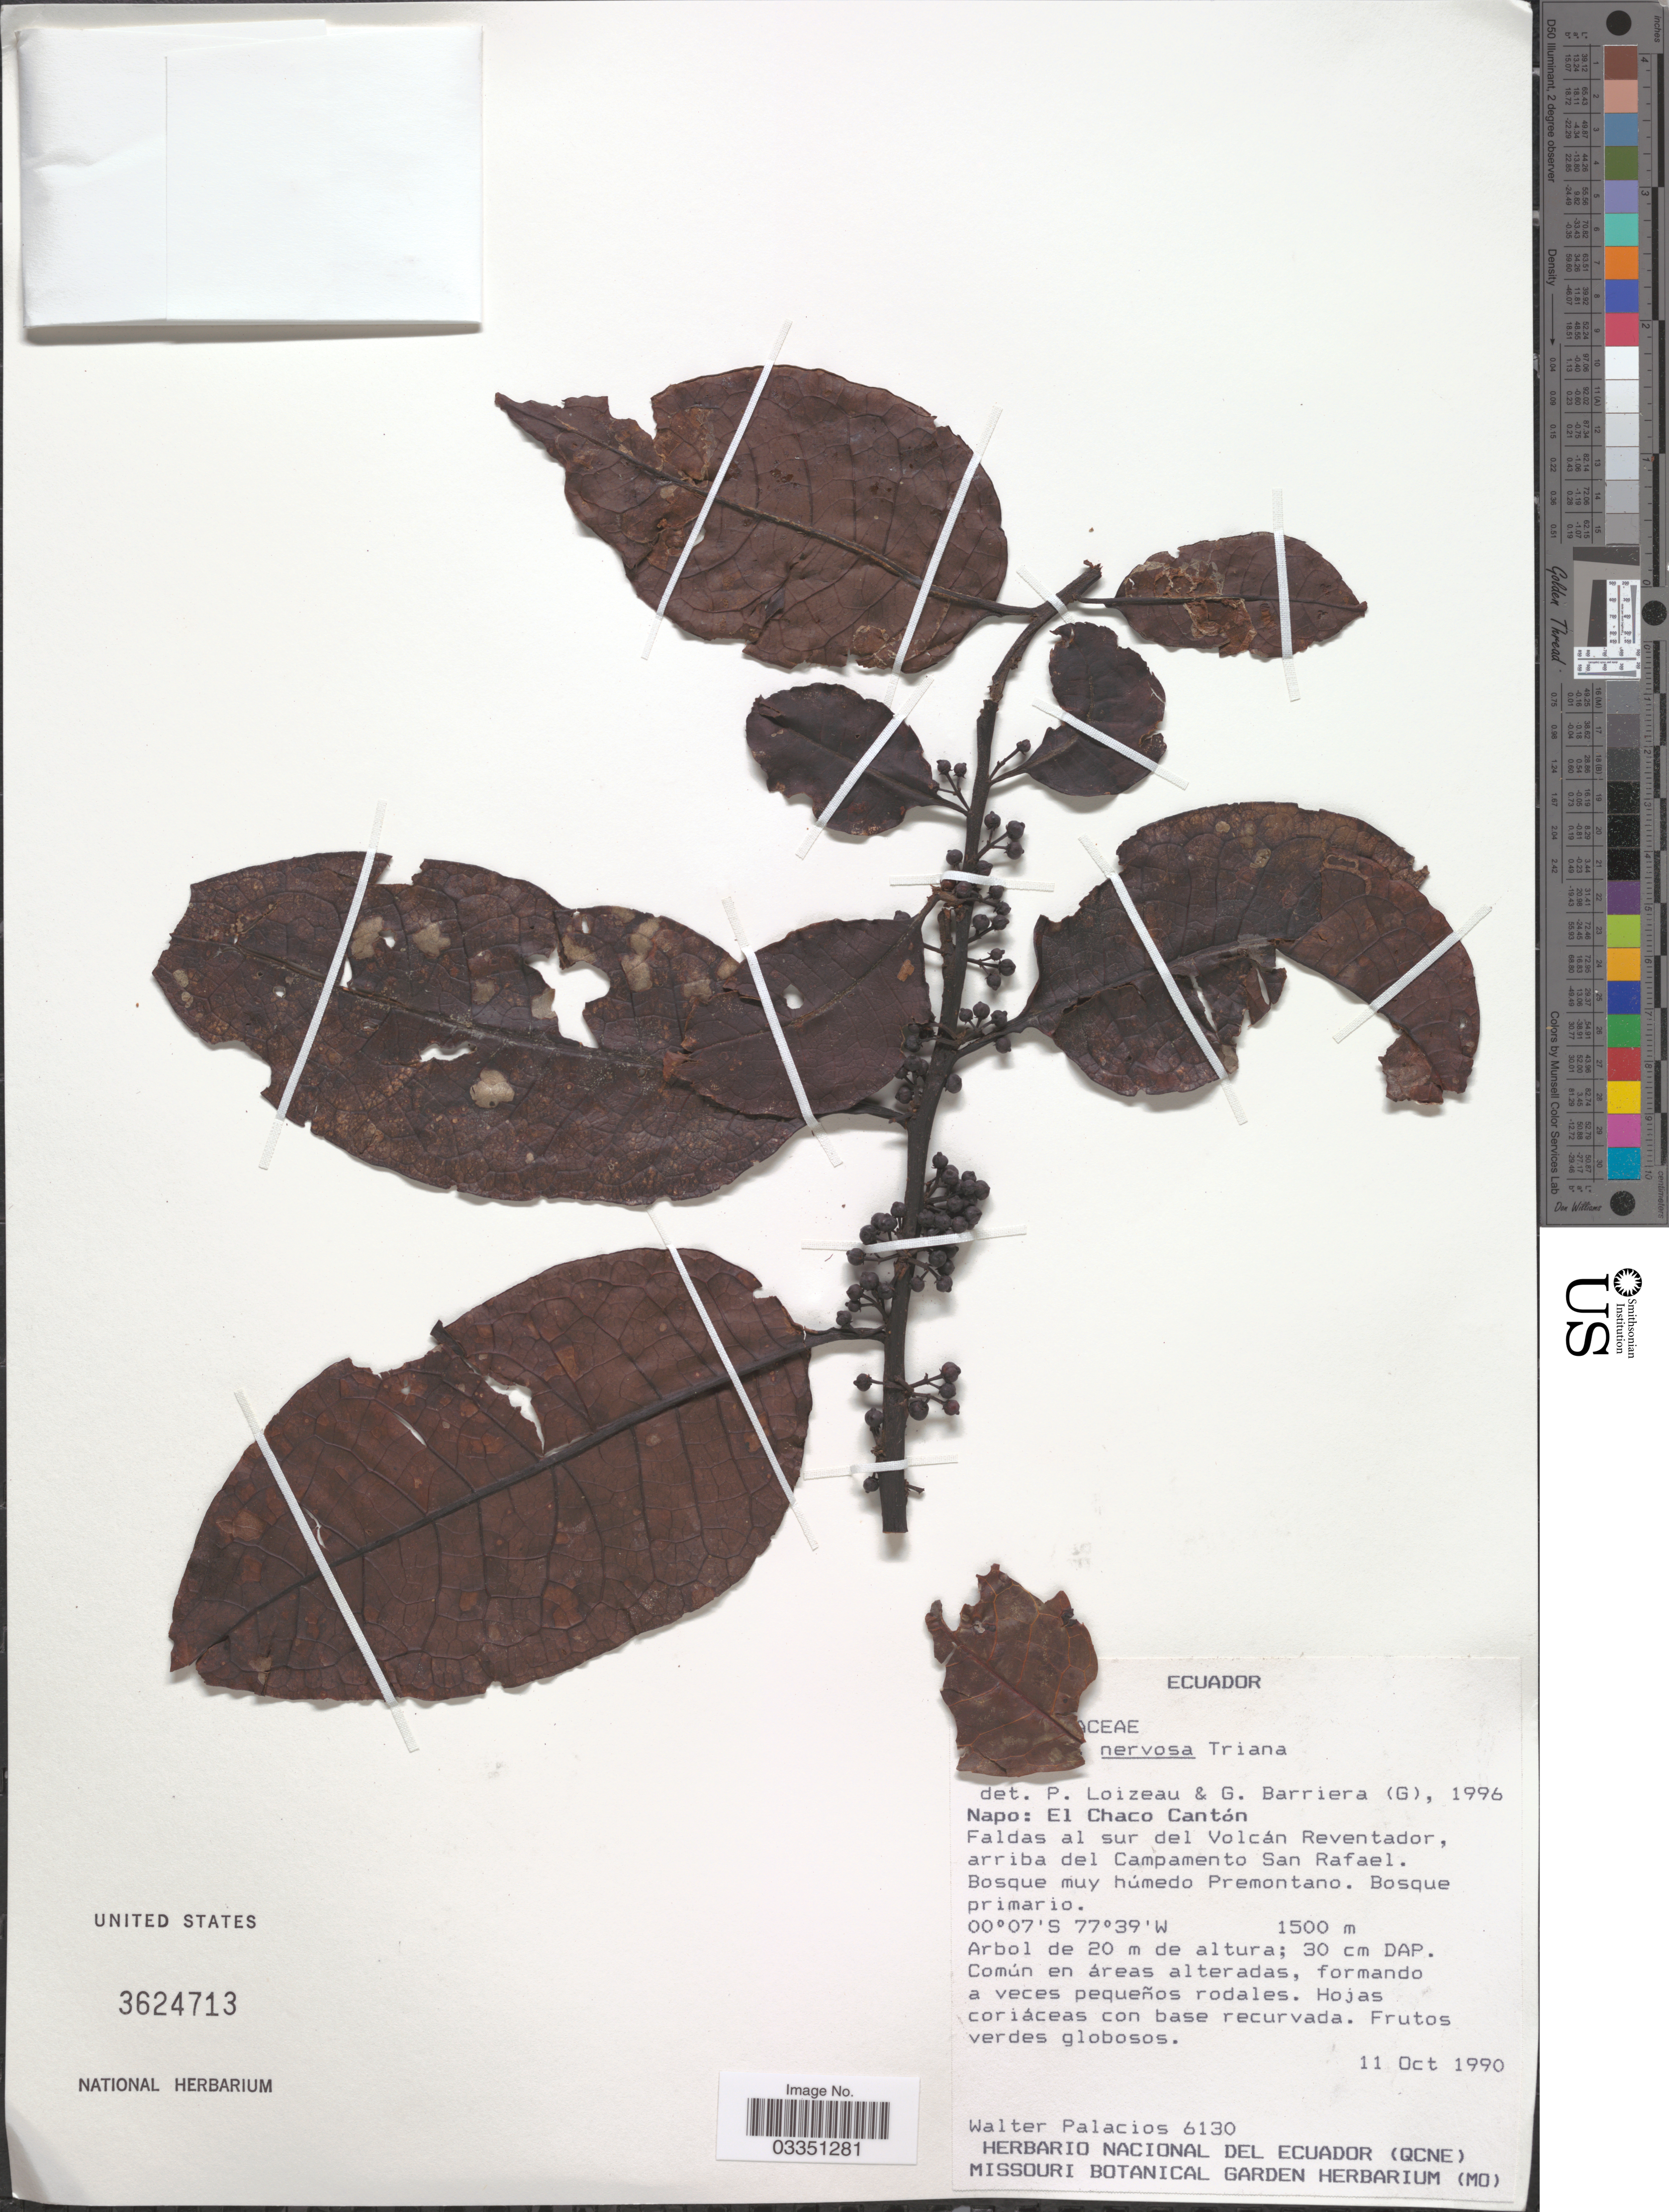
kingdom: Plantae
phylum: Tracheophyta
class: Magnoliopsida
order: Aquifoliales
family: Aquifoliaceae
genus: Ilex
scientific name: Ilex nervosa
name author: Triana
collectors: W. Palacios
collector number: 6130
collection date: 1990-10-11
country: Ecuador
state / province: Napo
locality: El Chaco Cantón. Faldas al sur del Volcán Reventador, arriba del Campamento San Rafael.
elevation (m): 1500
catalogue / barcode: US 3624713